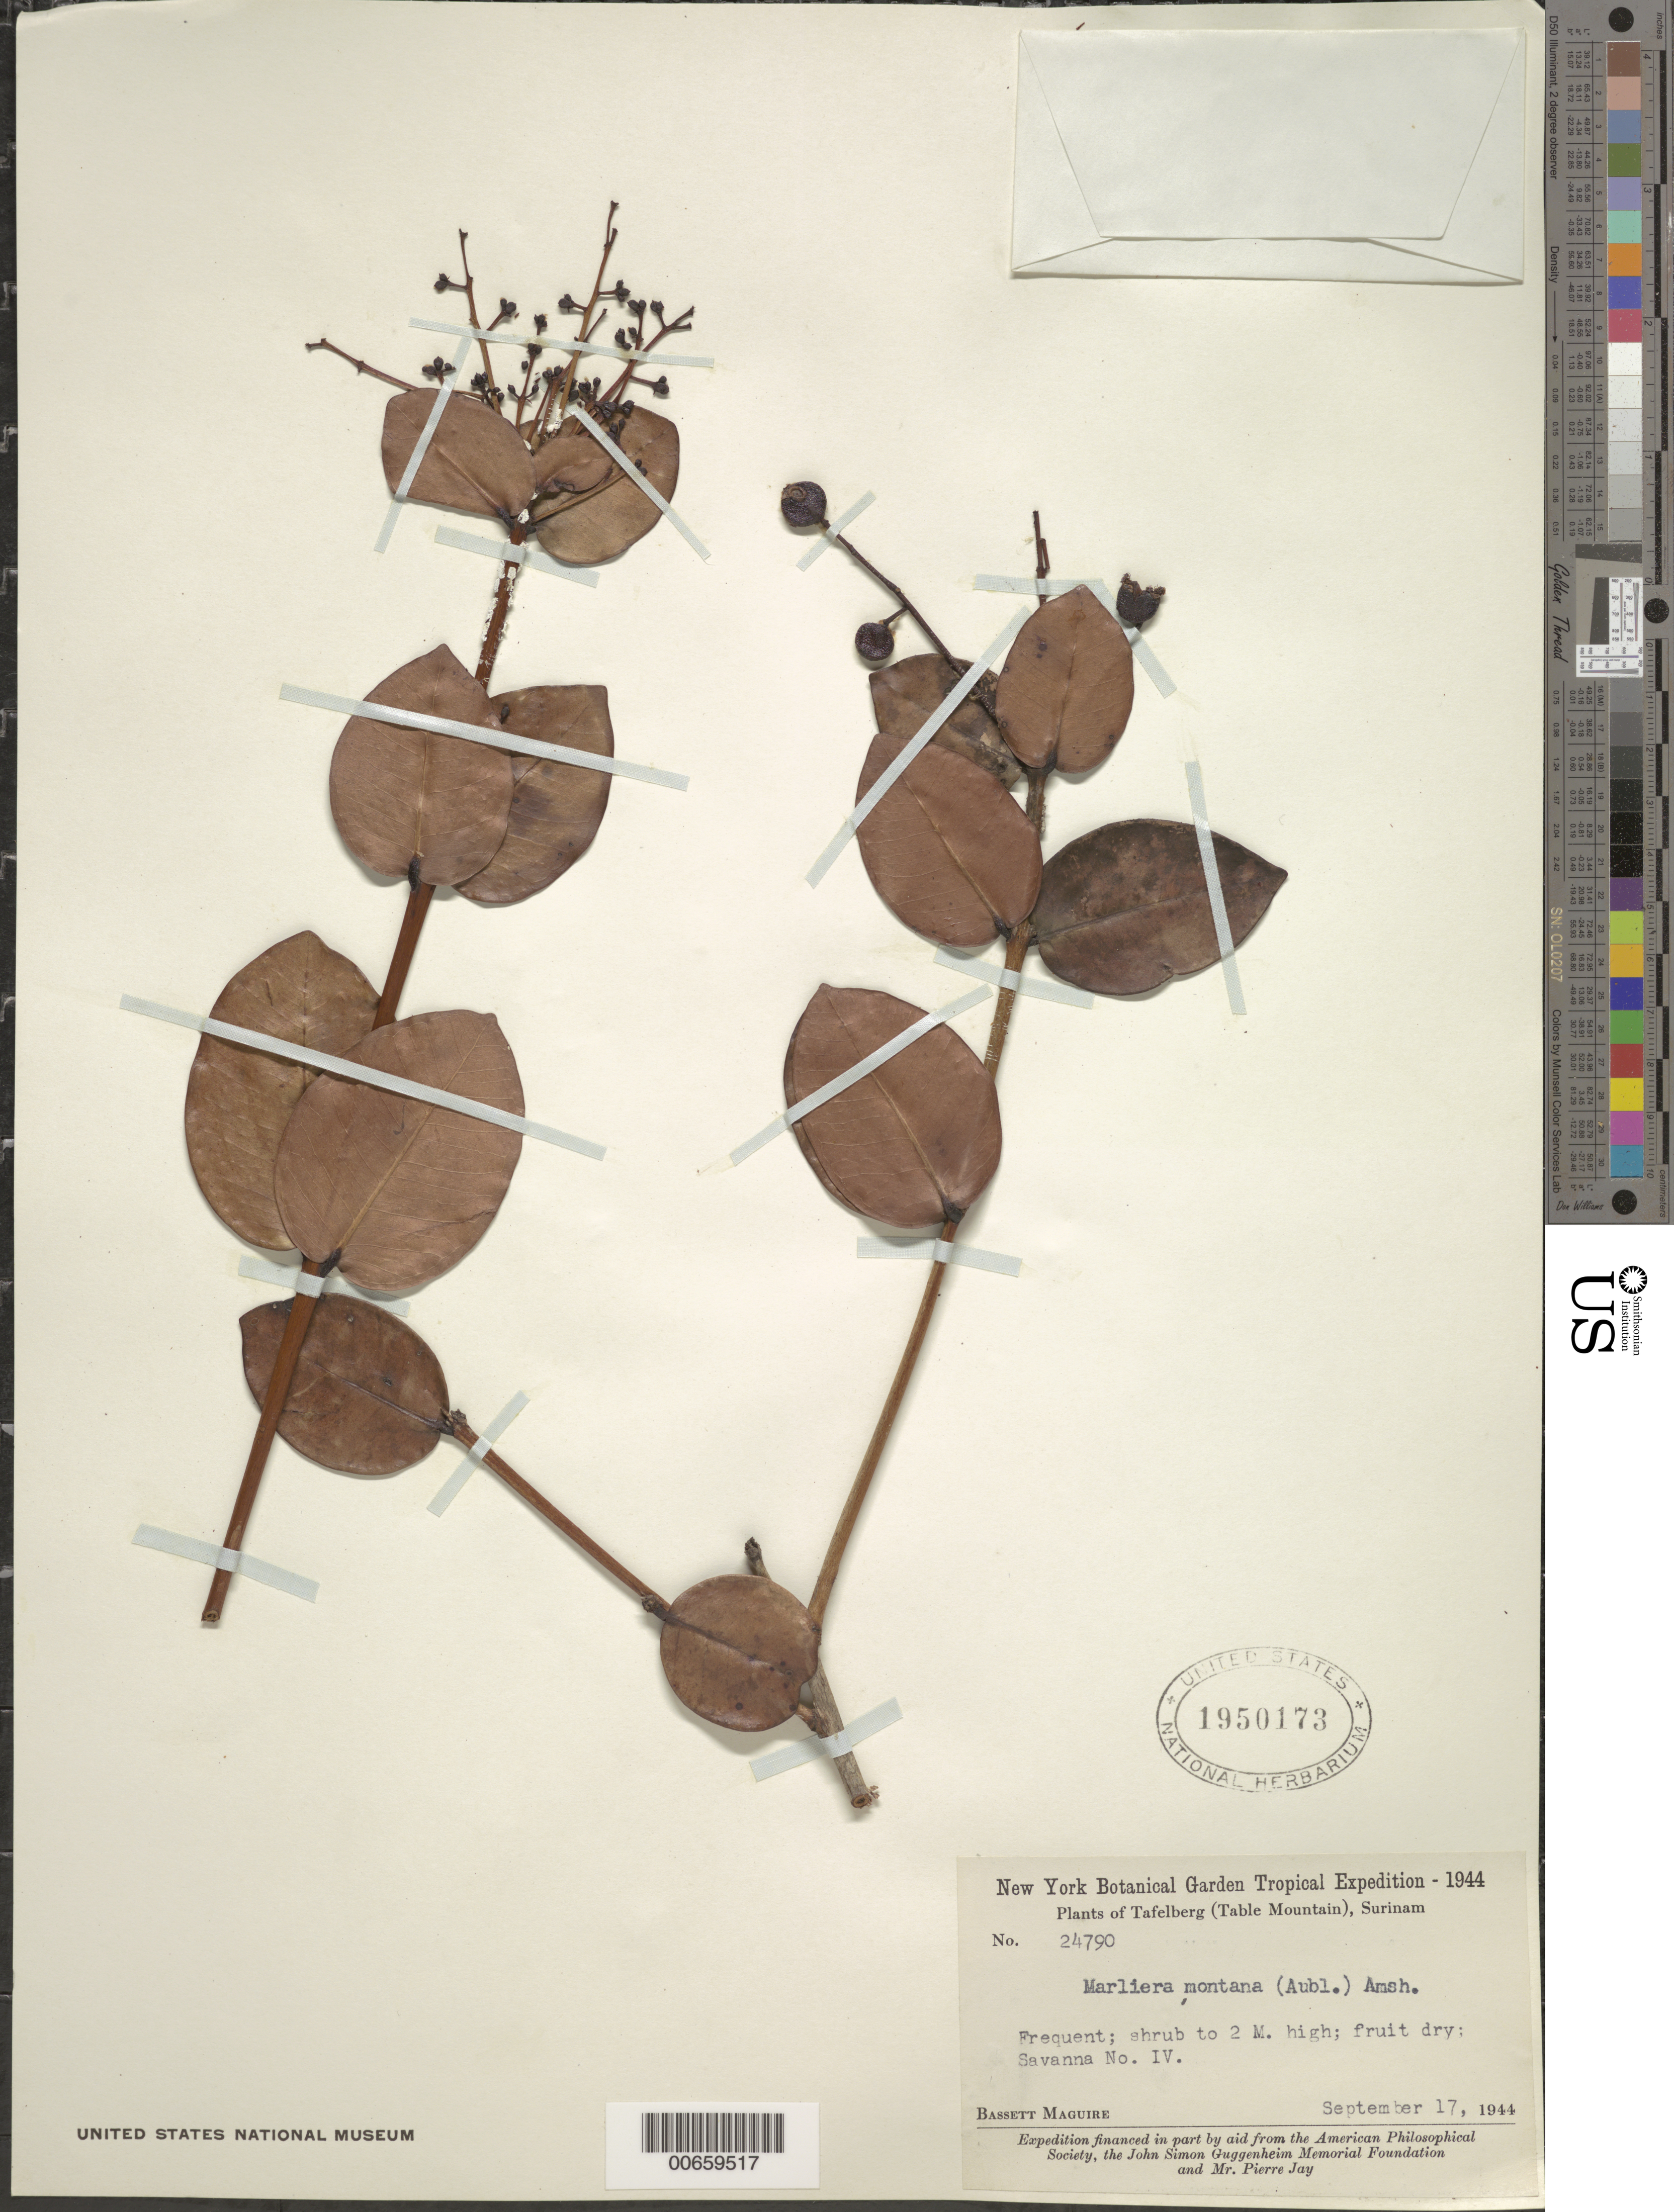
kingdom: Plantae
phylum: Tracheophyta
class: Magnoliopsida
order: Myrtales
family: Myrtaceae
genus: Myrcia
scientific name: Myrcia neomontana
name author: E. Lucas & C.E. Wilson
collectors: B. Maguire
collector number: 24790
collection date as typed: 17-Sep-44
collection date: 1944-09-17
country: Suriname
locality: Tafelberg (Table Mountain), Savanna IV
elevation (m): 495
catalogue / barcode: US 1950173